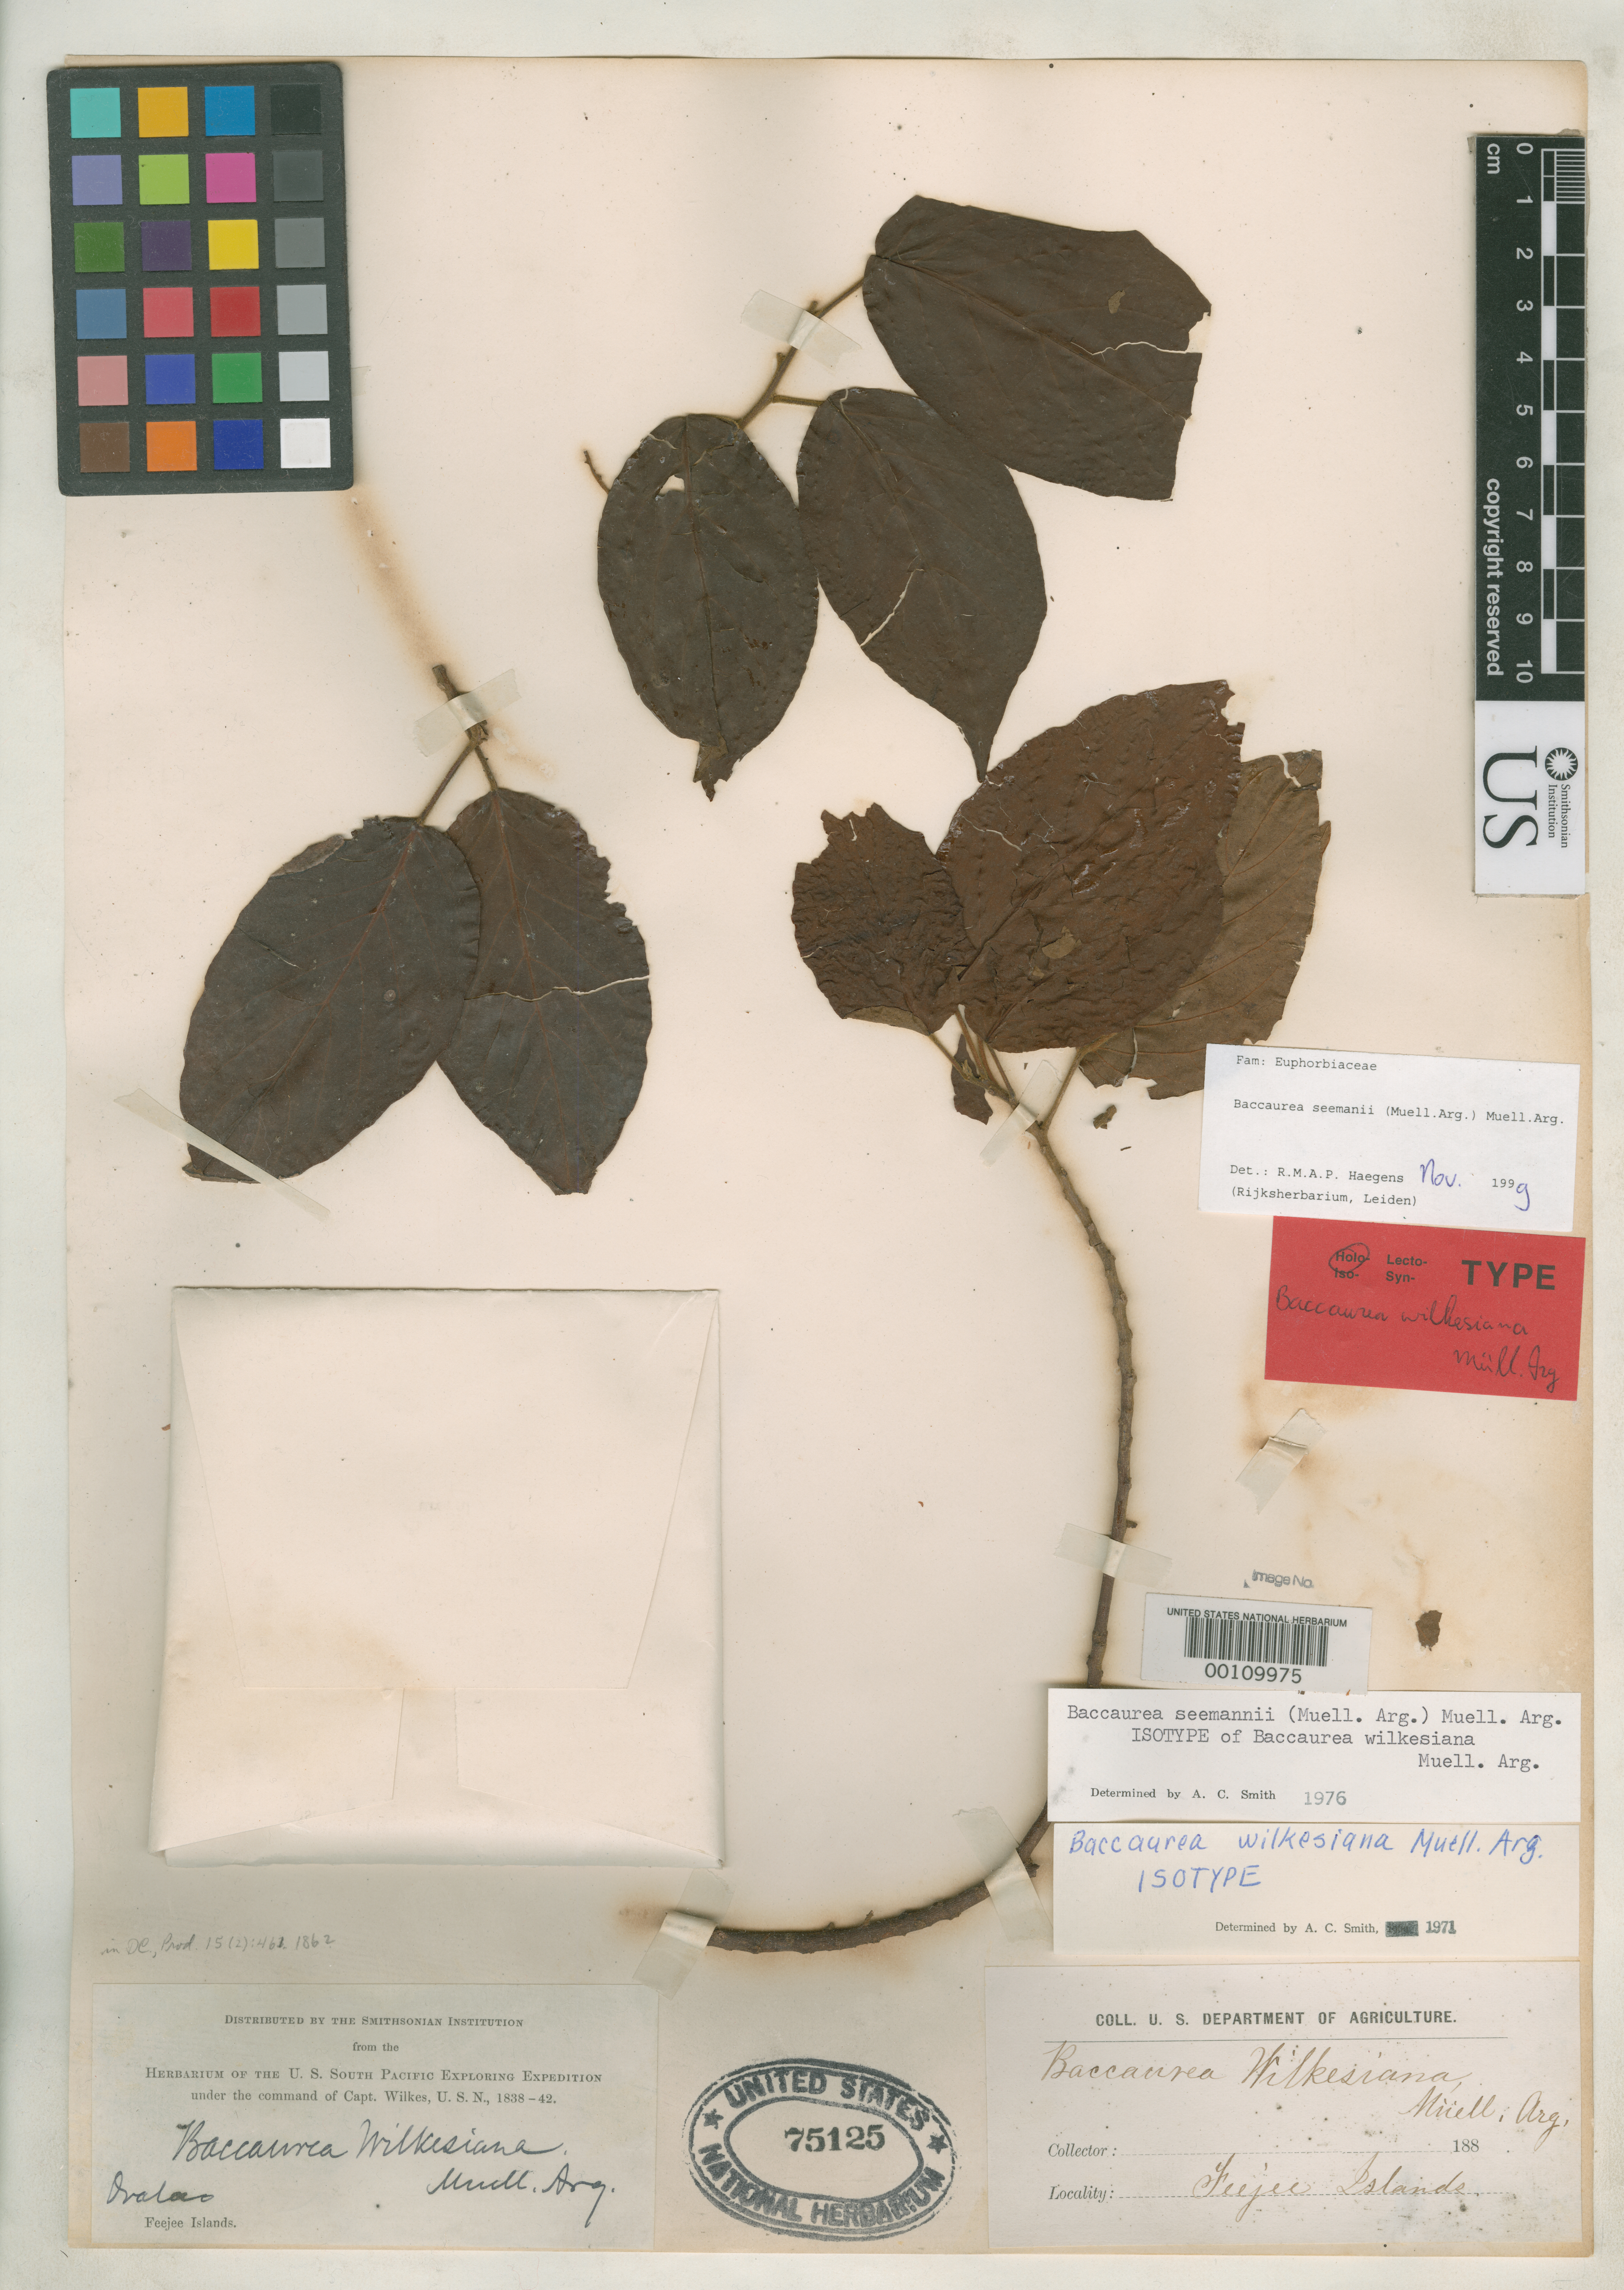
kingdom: Plantae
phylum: Tracheophyta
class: Magnoliopsida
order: Malpighiales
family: Phyllanthaceae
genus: Baccaurea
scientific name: Baccaurea wilkesiana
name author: Müll. Arg. in DC.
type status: Possible Holotype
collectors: Wilkes Explor. Exped.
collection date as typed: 1838 to -- --- 1842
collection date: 1838/1842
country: Fiji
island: Ovalau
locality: Balao.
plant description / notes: Type in "hb. DC." according to protologue [=Washington, DC or de Candolle?]; annotated as isotype by A.C. Smith but interpreted as holotype by Haegen (2000, Blumea suppl. 12).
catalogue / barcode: US 75125